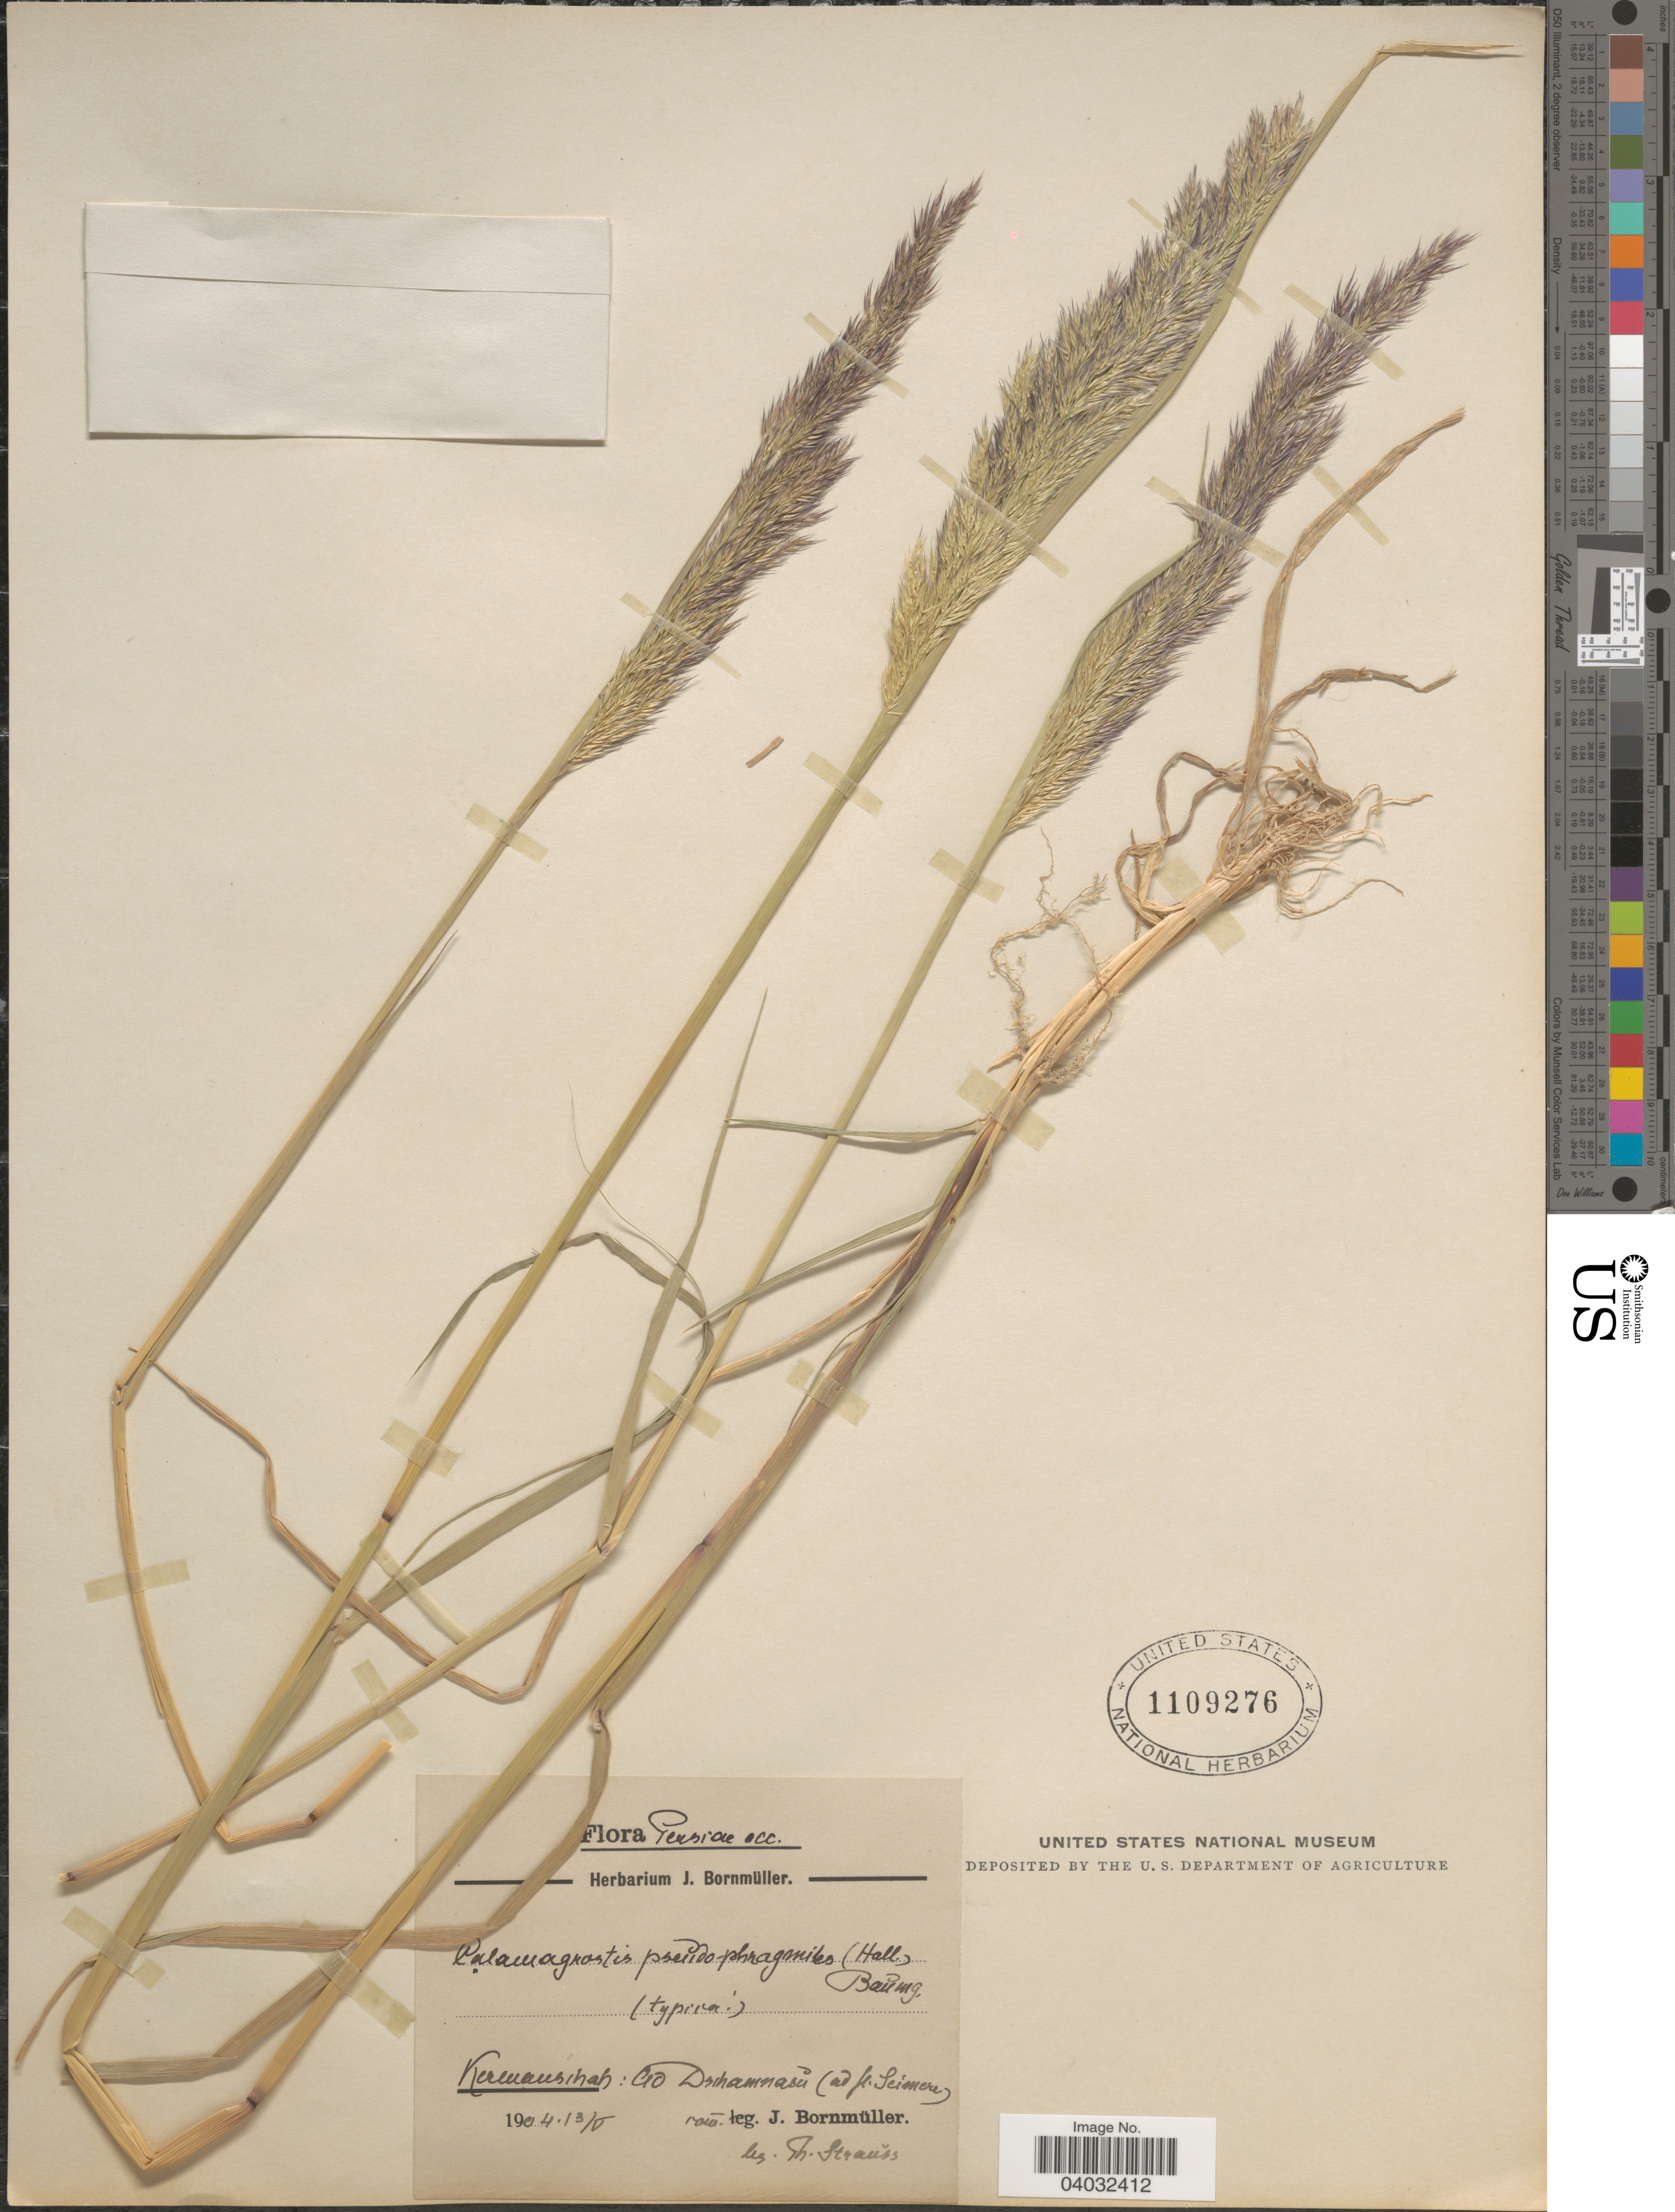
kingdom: Plantae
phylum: Tracheophyta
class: Liliopsida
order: Poales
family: Poaceae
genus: Calamagrostis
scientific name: Calamagrostis pseudophragmites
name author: (Haller f.) Koeler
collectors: T. Strauss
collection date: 1904-05-13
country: Iran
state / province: Kermanshah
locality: Persiae occ. Kermanshah: Ad Dshamnasů (ad fl. Seimere).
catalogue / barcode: US 1109276